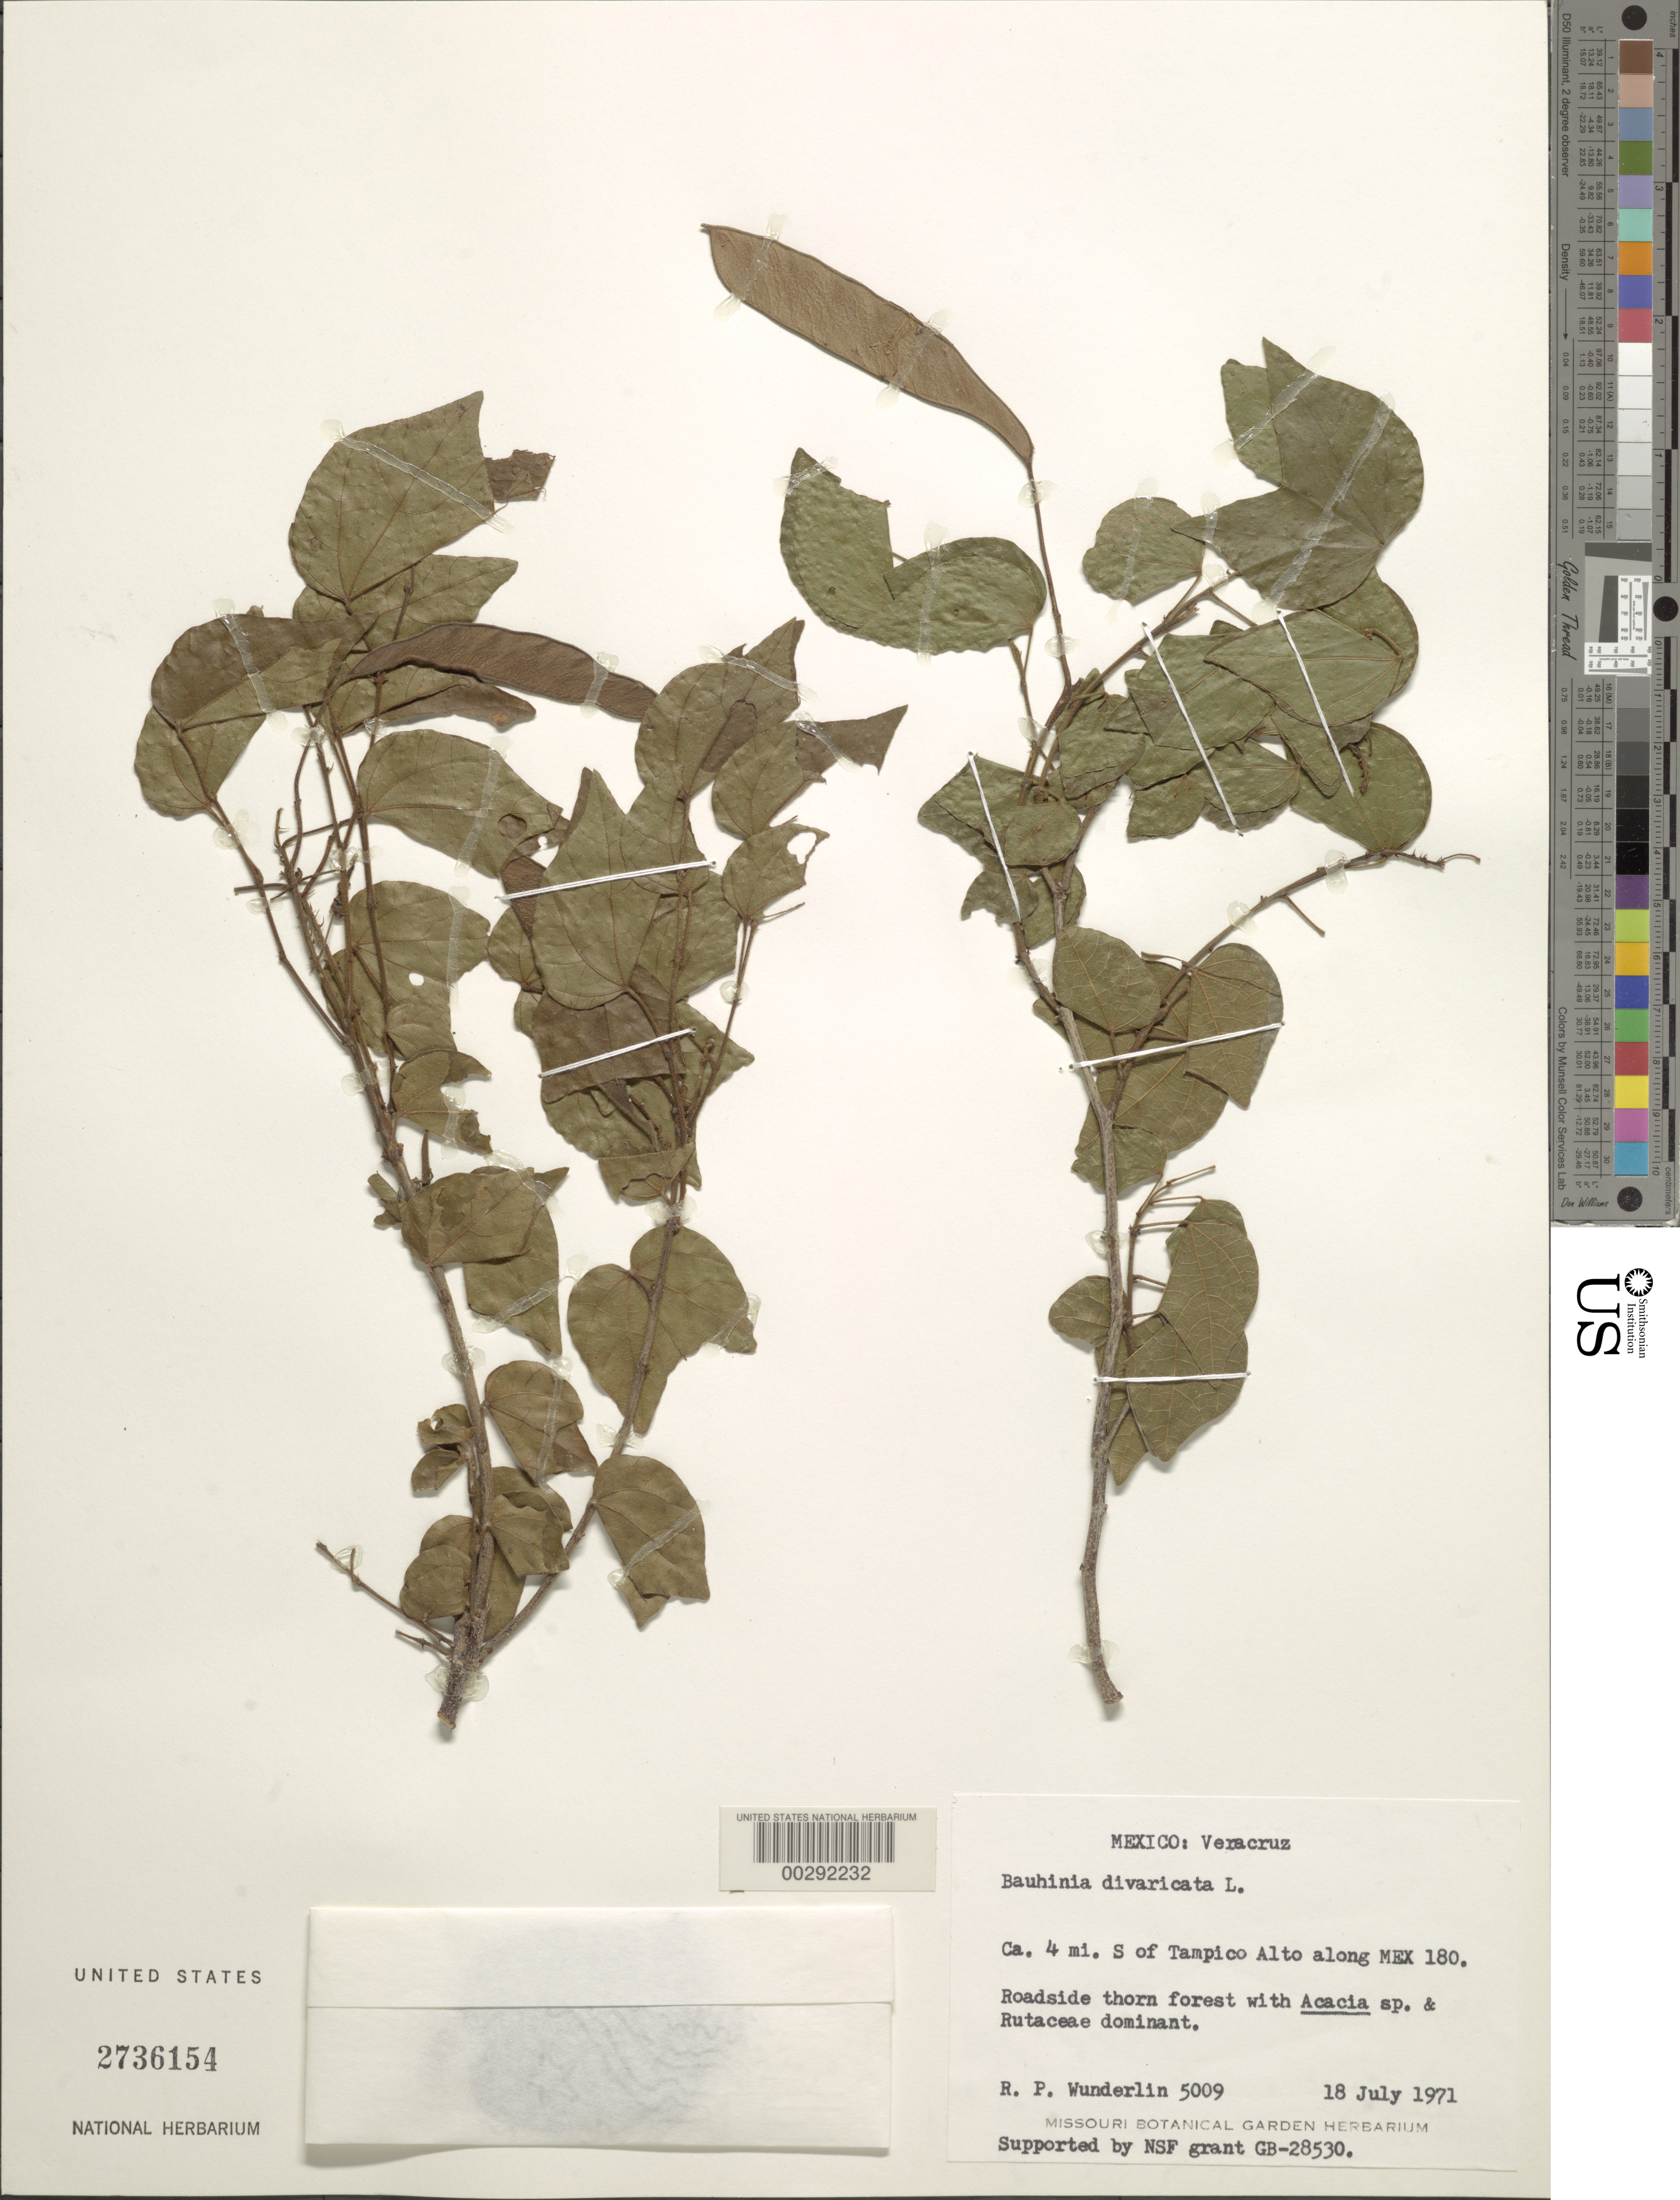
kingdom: Plantae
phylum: Tracheophyta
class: Magnoliopsida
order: Fabales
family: Fabaceae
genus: Bauhinia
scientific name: Bauhinia divaricata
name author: L.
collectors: R. P. Wunderlin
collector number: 5009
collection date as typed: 18 Jul 1971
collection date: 1971-07-18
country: Mexico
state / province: Veracruz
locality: Ca 4 mi S of tampico alto along mex 180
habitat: Roadside thornforest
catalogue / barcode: US 2736154